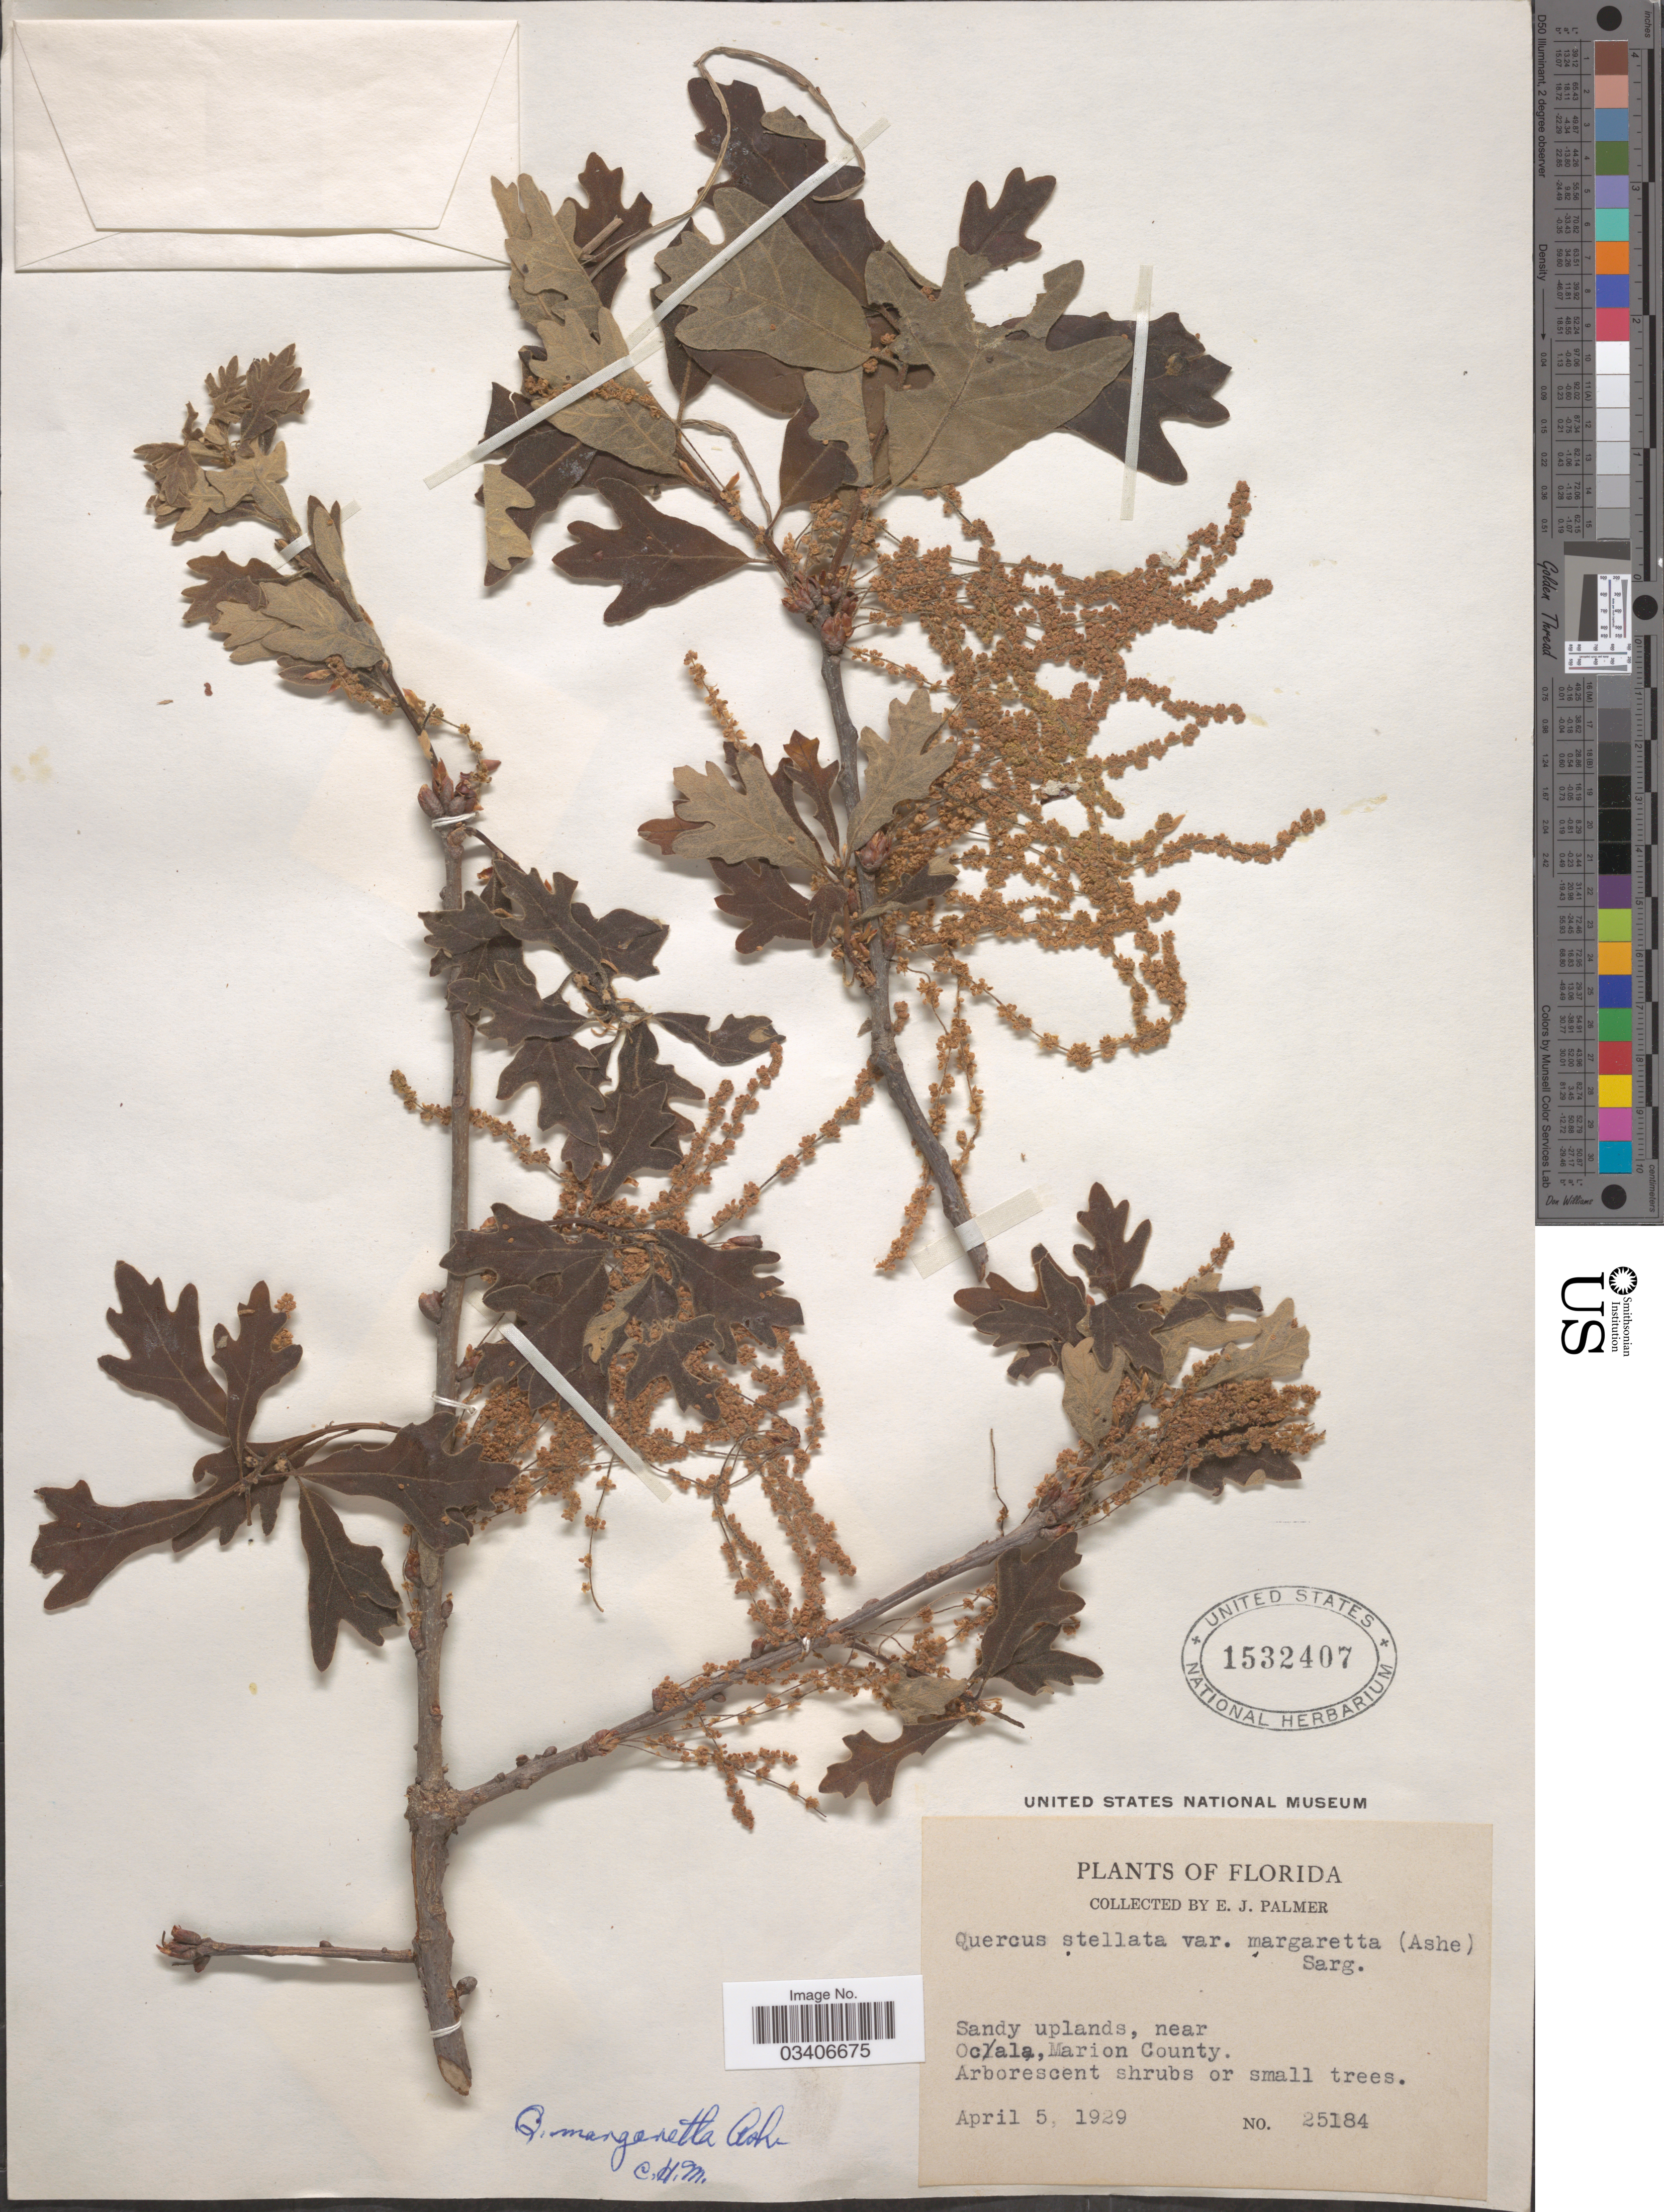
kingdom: Plantae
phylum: Tracheophyta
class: Magnoliopsida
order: Fagales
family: Fagaceae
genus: Quercus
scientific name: Quercus margarettae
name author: Ashe ex Small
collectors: E. J. Palmer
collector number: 25184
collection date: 1929-04-05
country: United States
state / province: Florida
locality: Near Ocala, Marion County.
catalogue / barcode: US 1532407